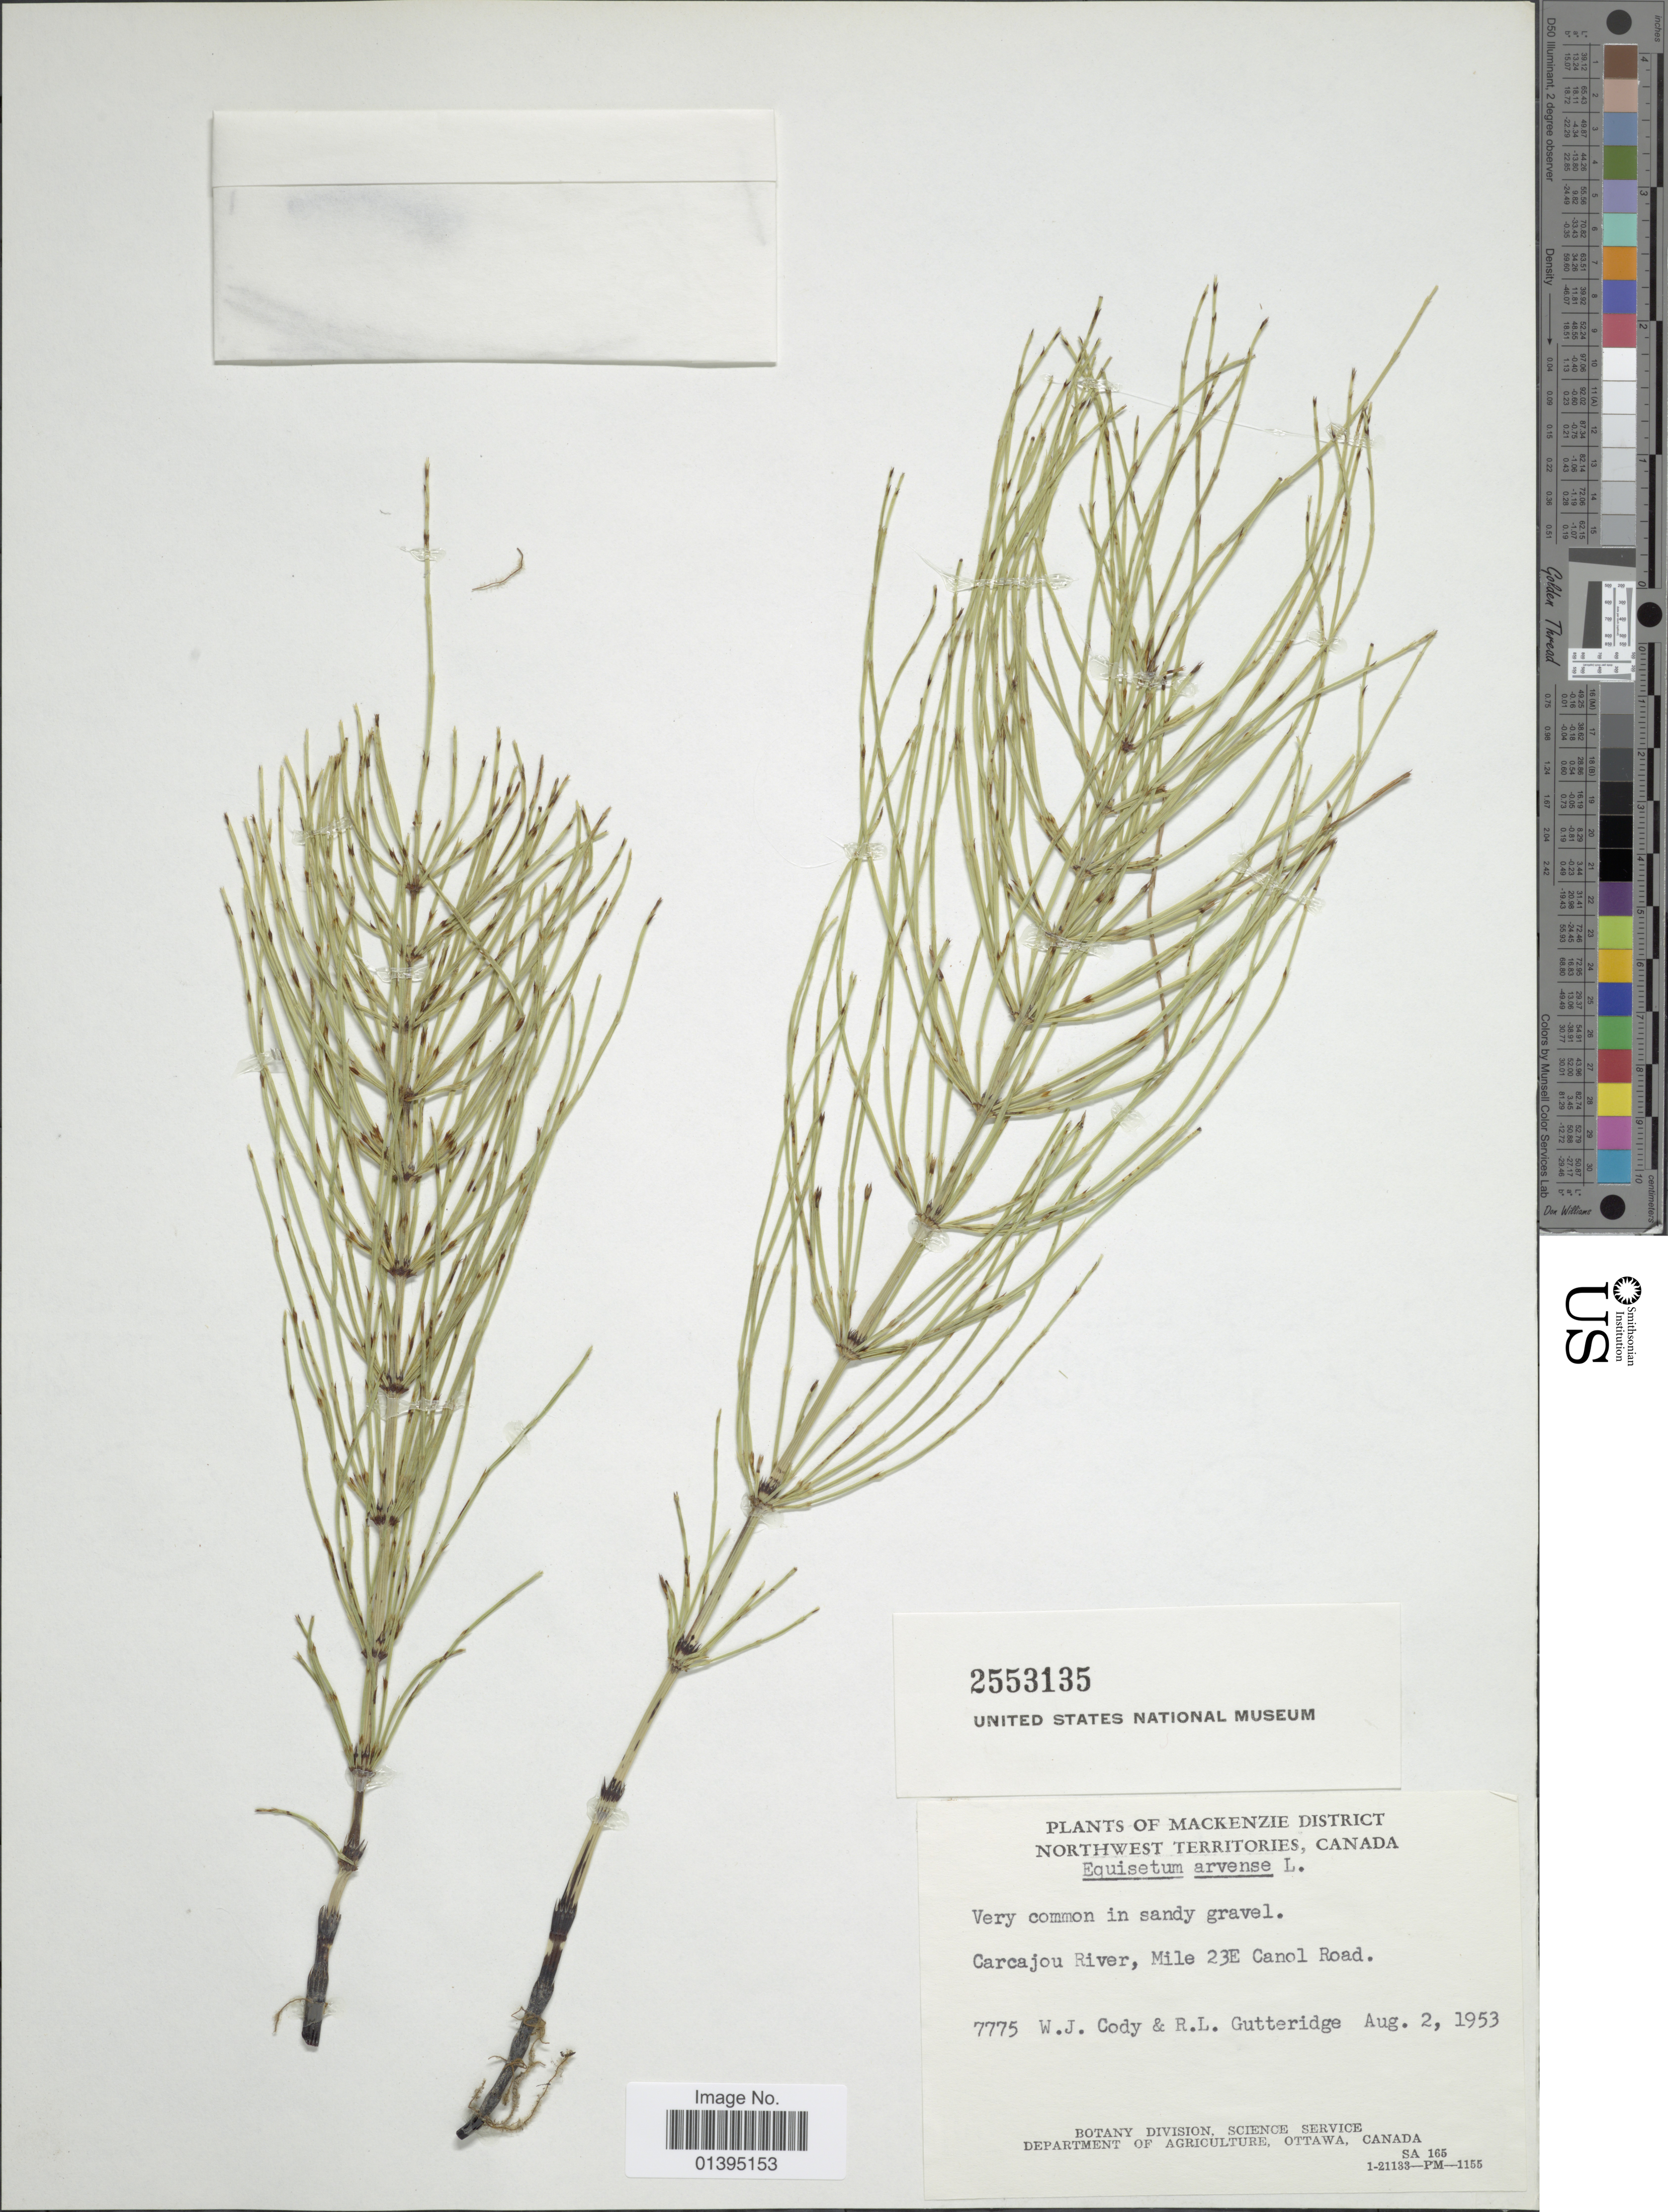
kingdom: Plantae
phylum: Tracheophyta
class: Polypodiopsida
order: Equisetales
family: Equisetaceae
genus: Equisetum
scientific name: Equisetum arvense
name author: L.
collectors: W. Cody & R. Gutteridge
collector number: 7775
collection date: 1953-08-02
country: Canada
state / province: Northwest Territories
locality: Mackenzie District, Carcajou River, Mile 23E Canol Road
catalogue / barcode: US 2553135